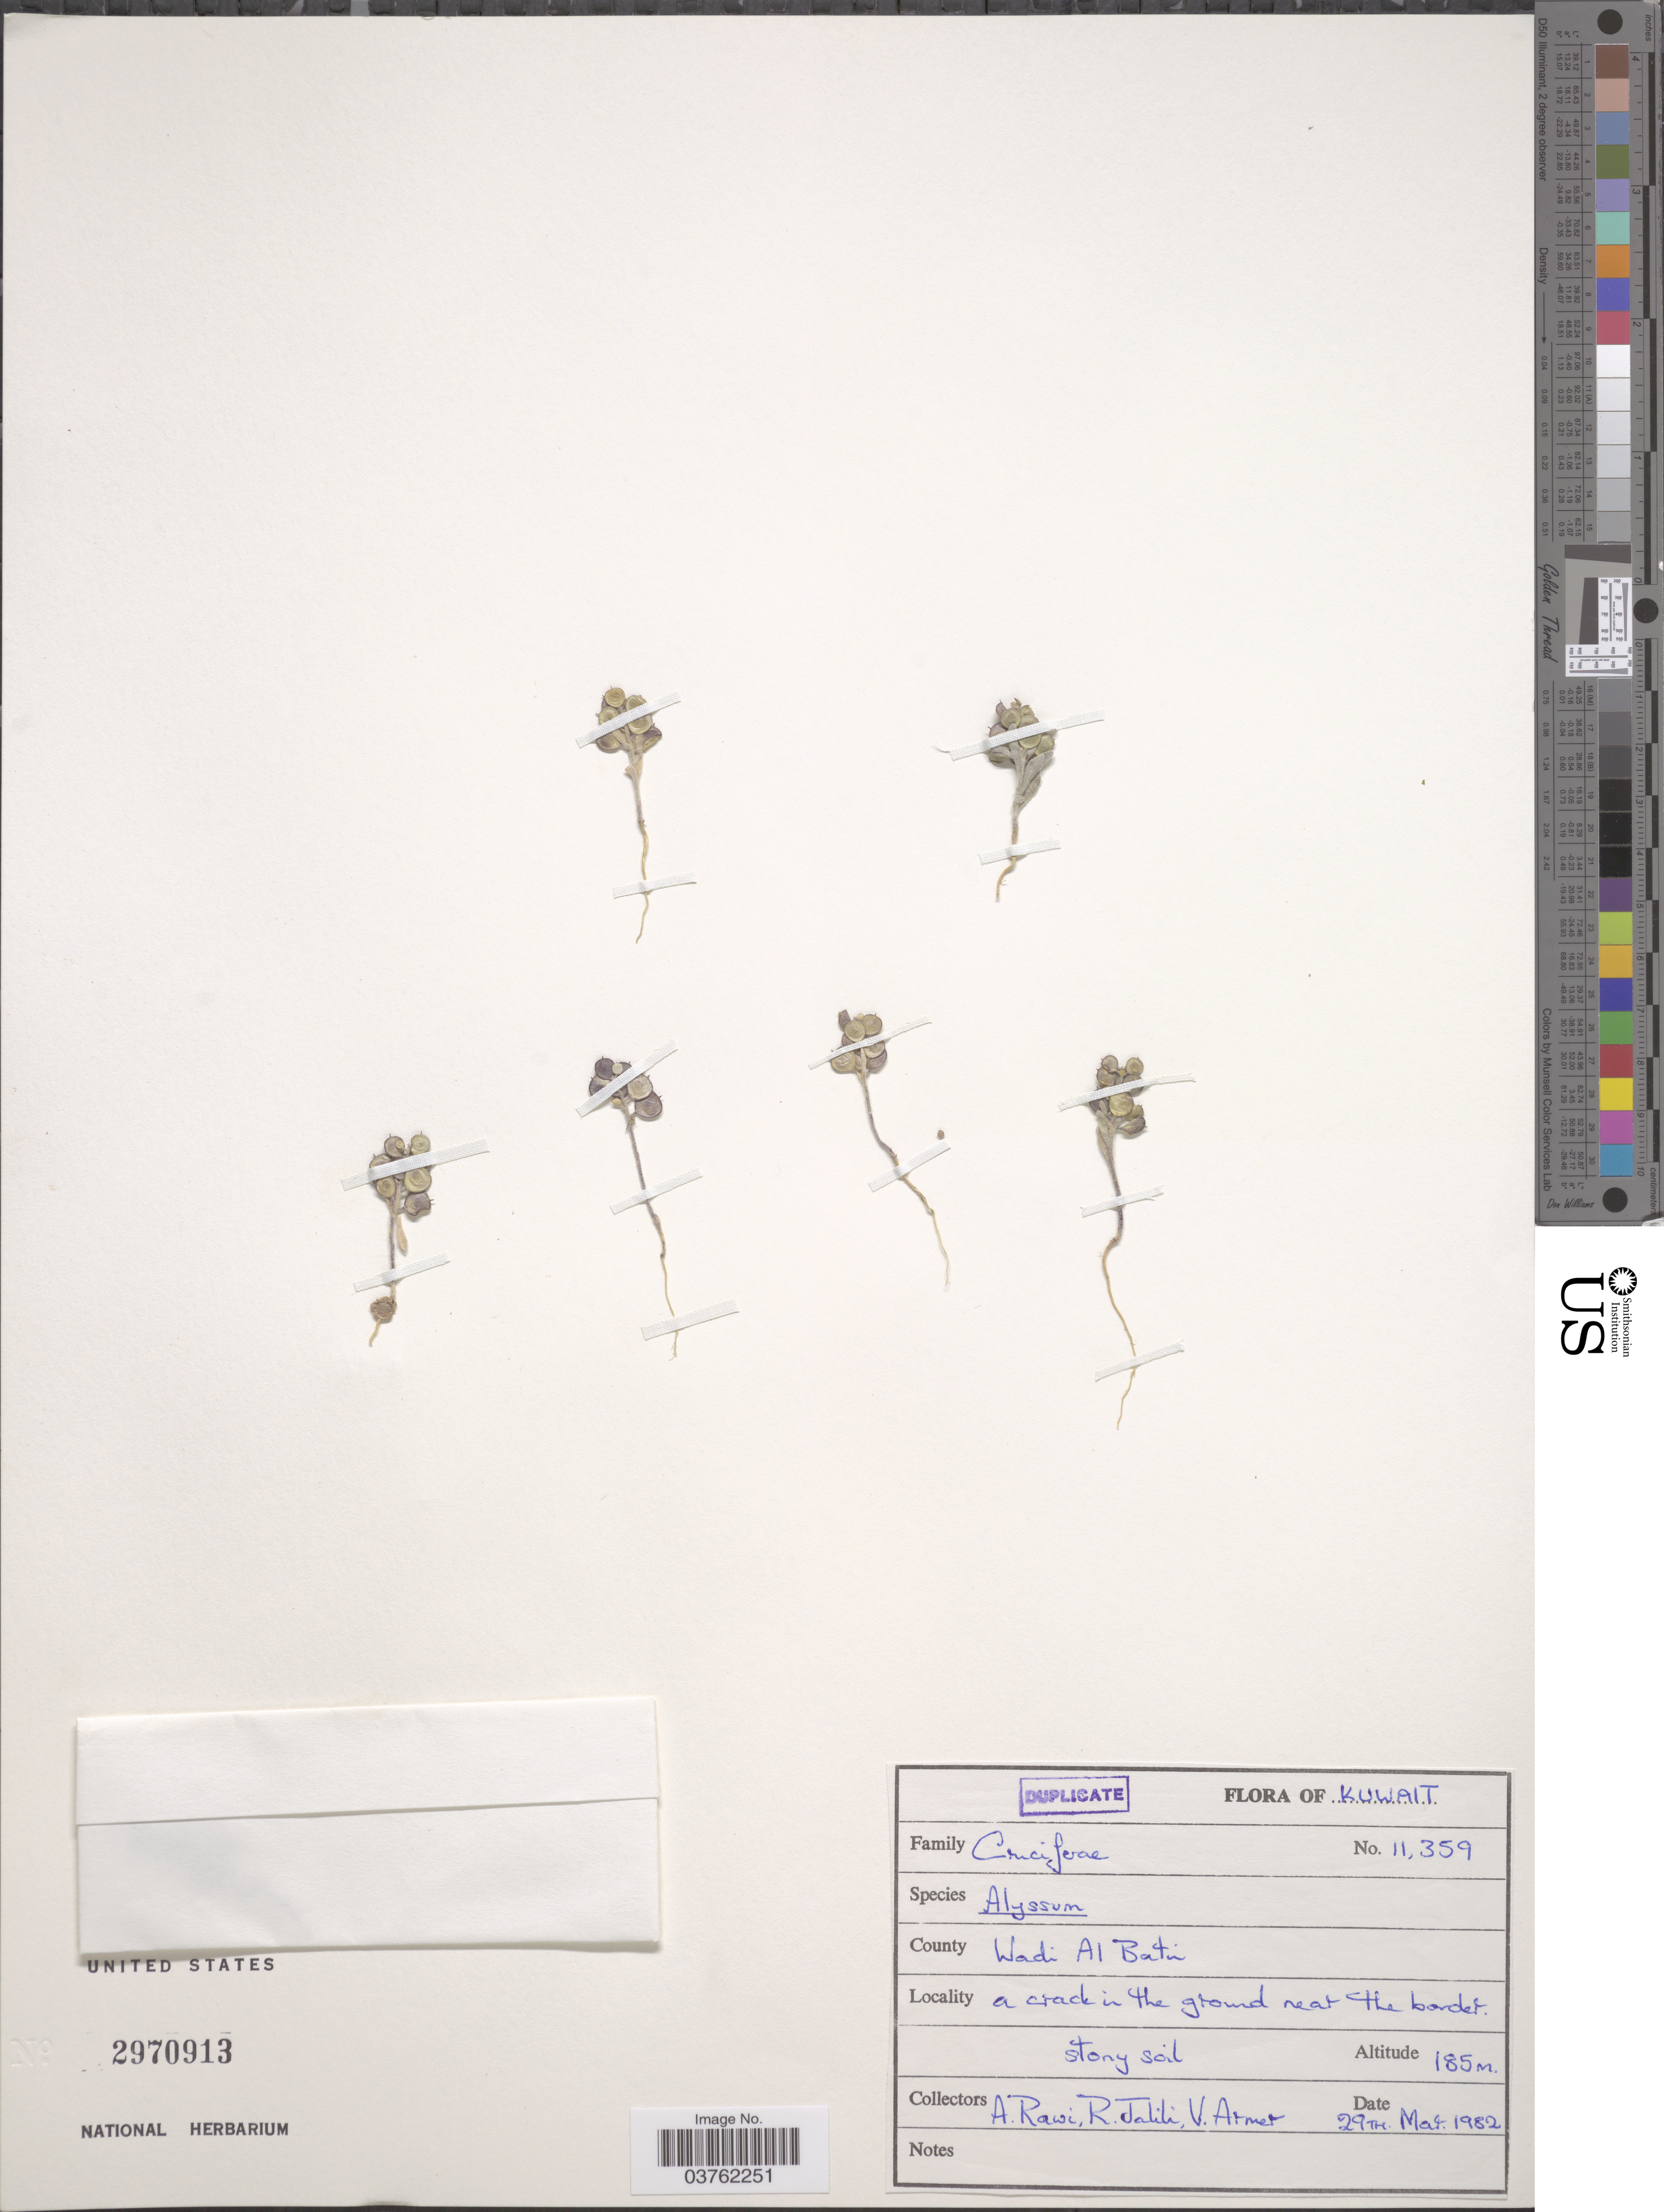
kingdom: Plantae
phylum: Tracheophyta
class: Magnoliopsida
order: Brassicales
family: Brassicaceae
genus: Alyssum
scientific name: Alyssum sp.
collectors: A. Rawi, R. Jalili & V. Armet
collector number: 11359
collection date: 1982-03-29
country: Kuwait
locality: County Wadi Al Batin. A crack in the ground near the border.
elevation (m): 185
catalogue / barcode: US 2970913